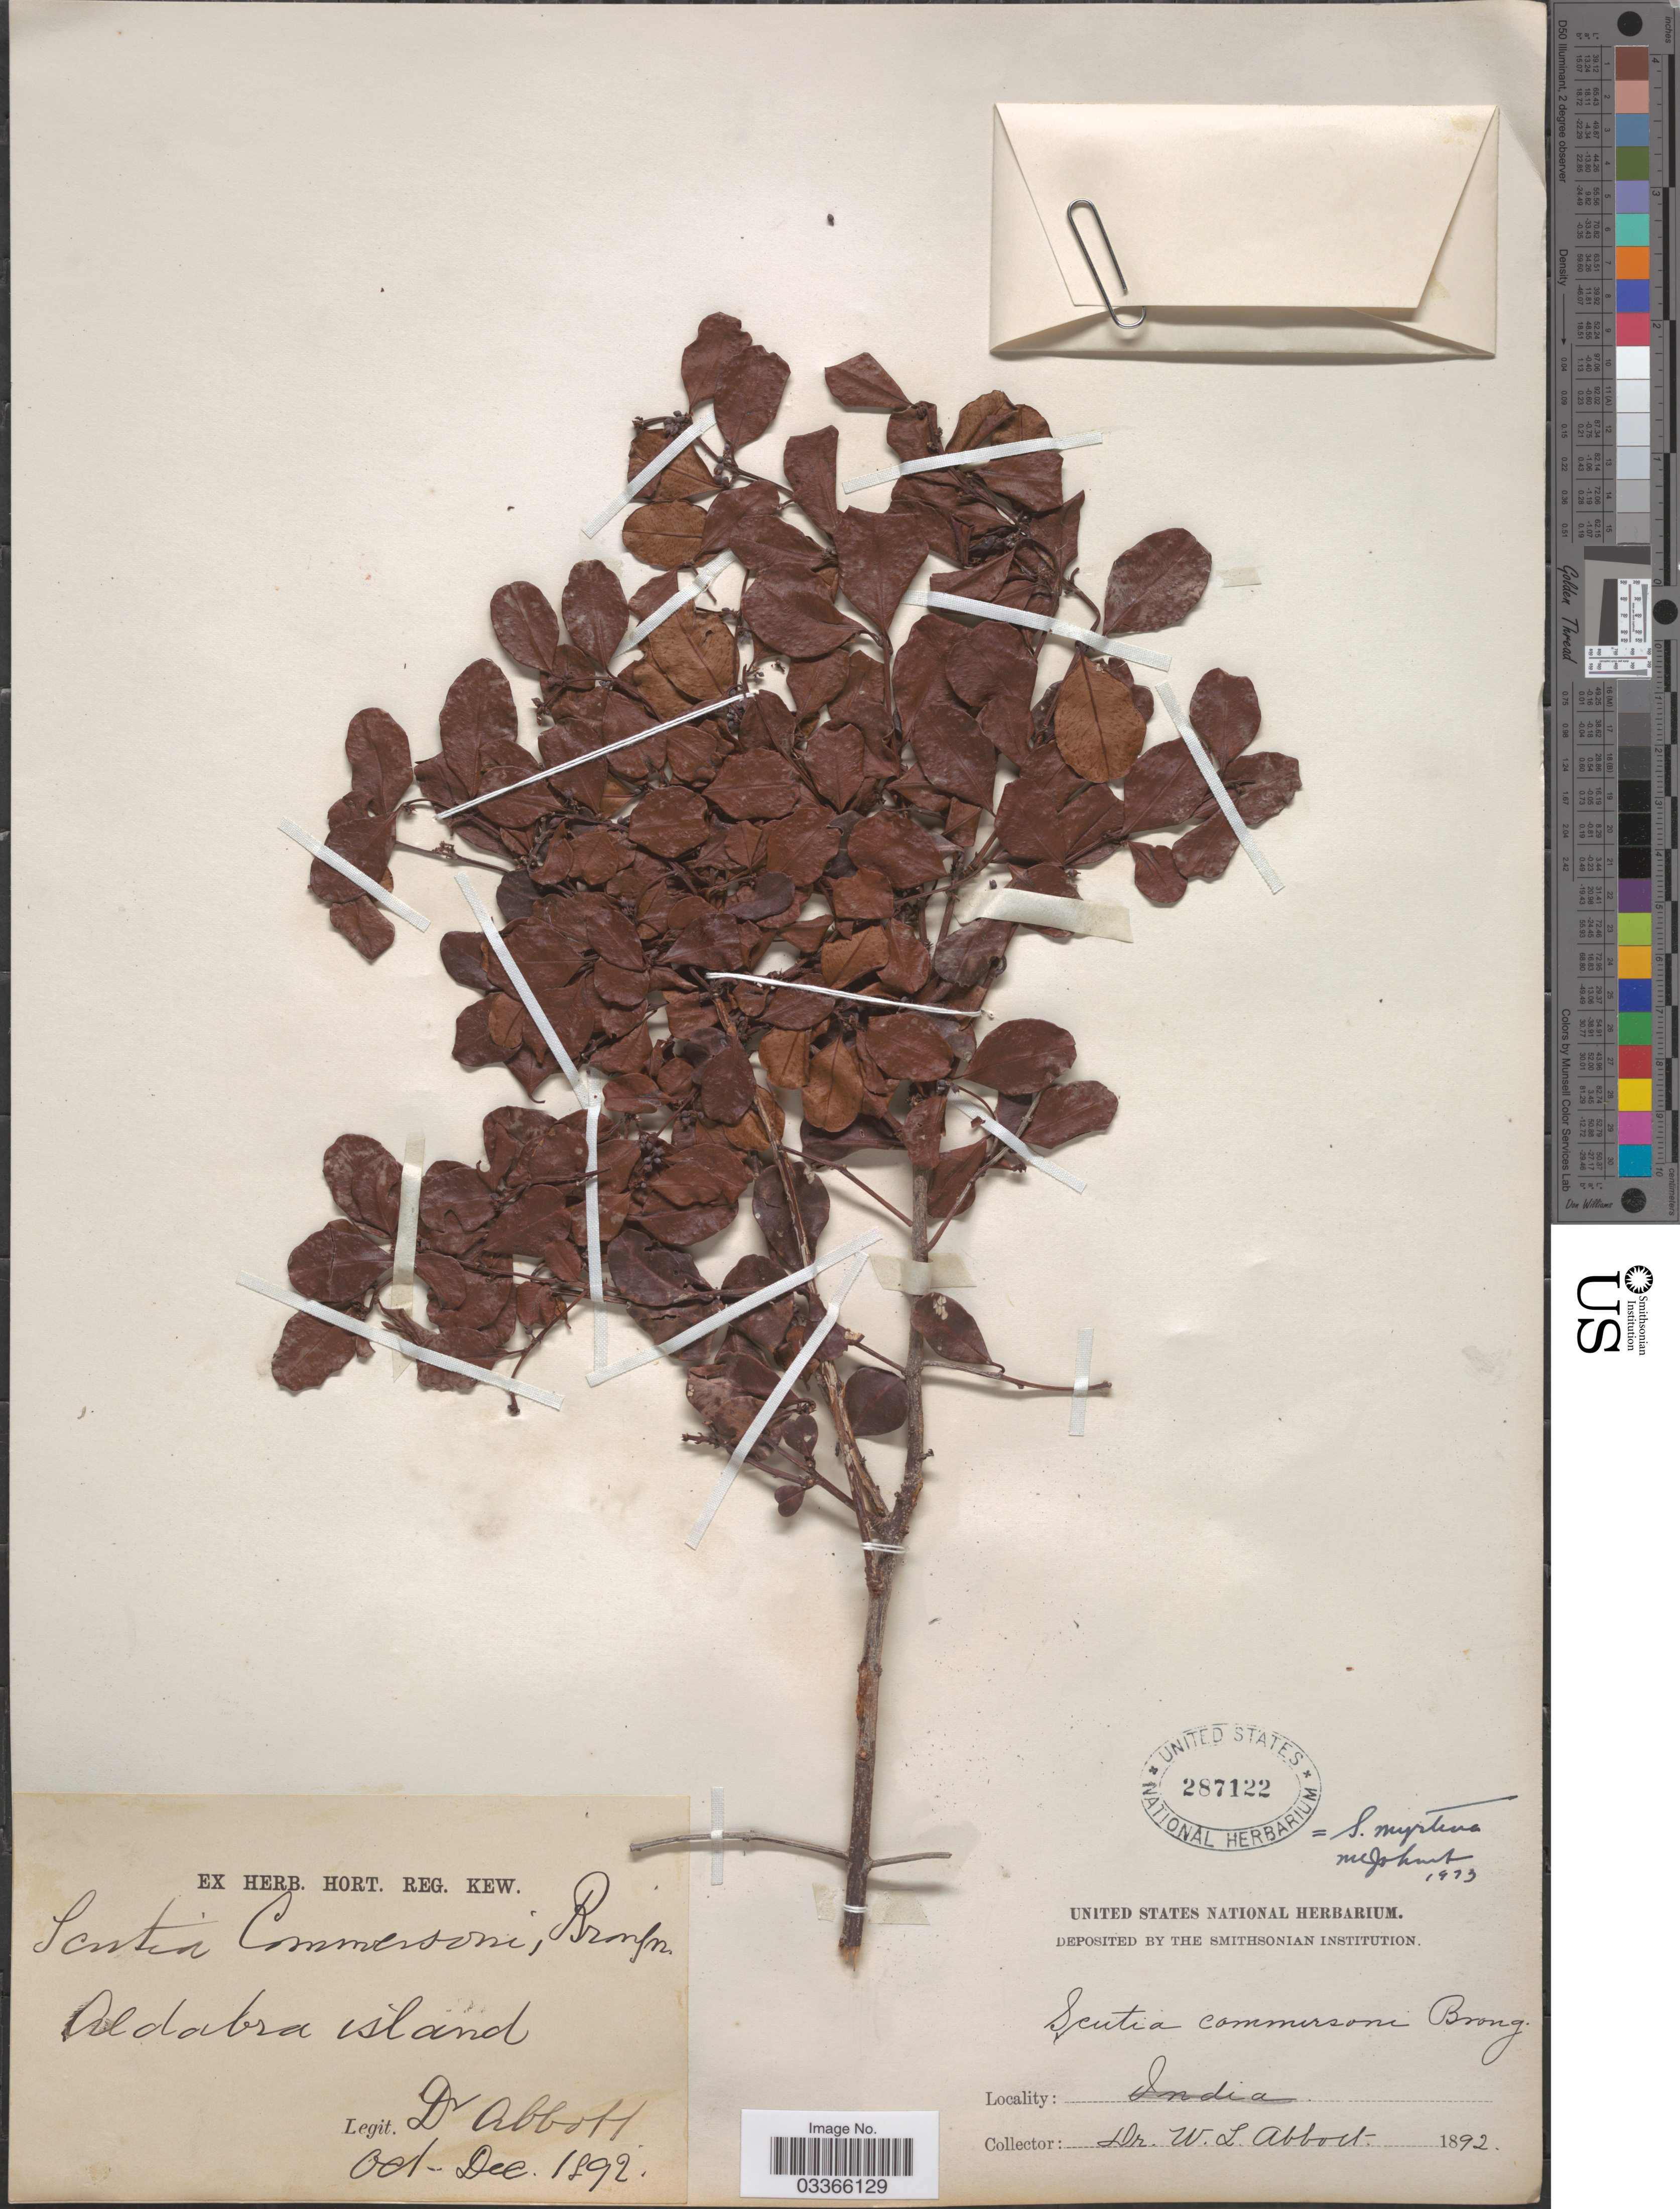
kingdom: Plantae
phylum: Tracheophyta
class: Magnoliopsida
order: Rosales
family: Rhamnaceae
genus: Scutia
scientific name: Scutia myrtina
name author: (Burm. f.) Kurz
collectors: W. L. Abbott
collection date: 1892-10/1892-12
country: Seychelles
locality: Aldabra Island.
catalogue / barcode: US 287122